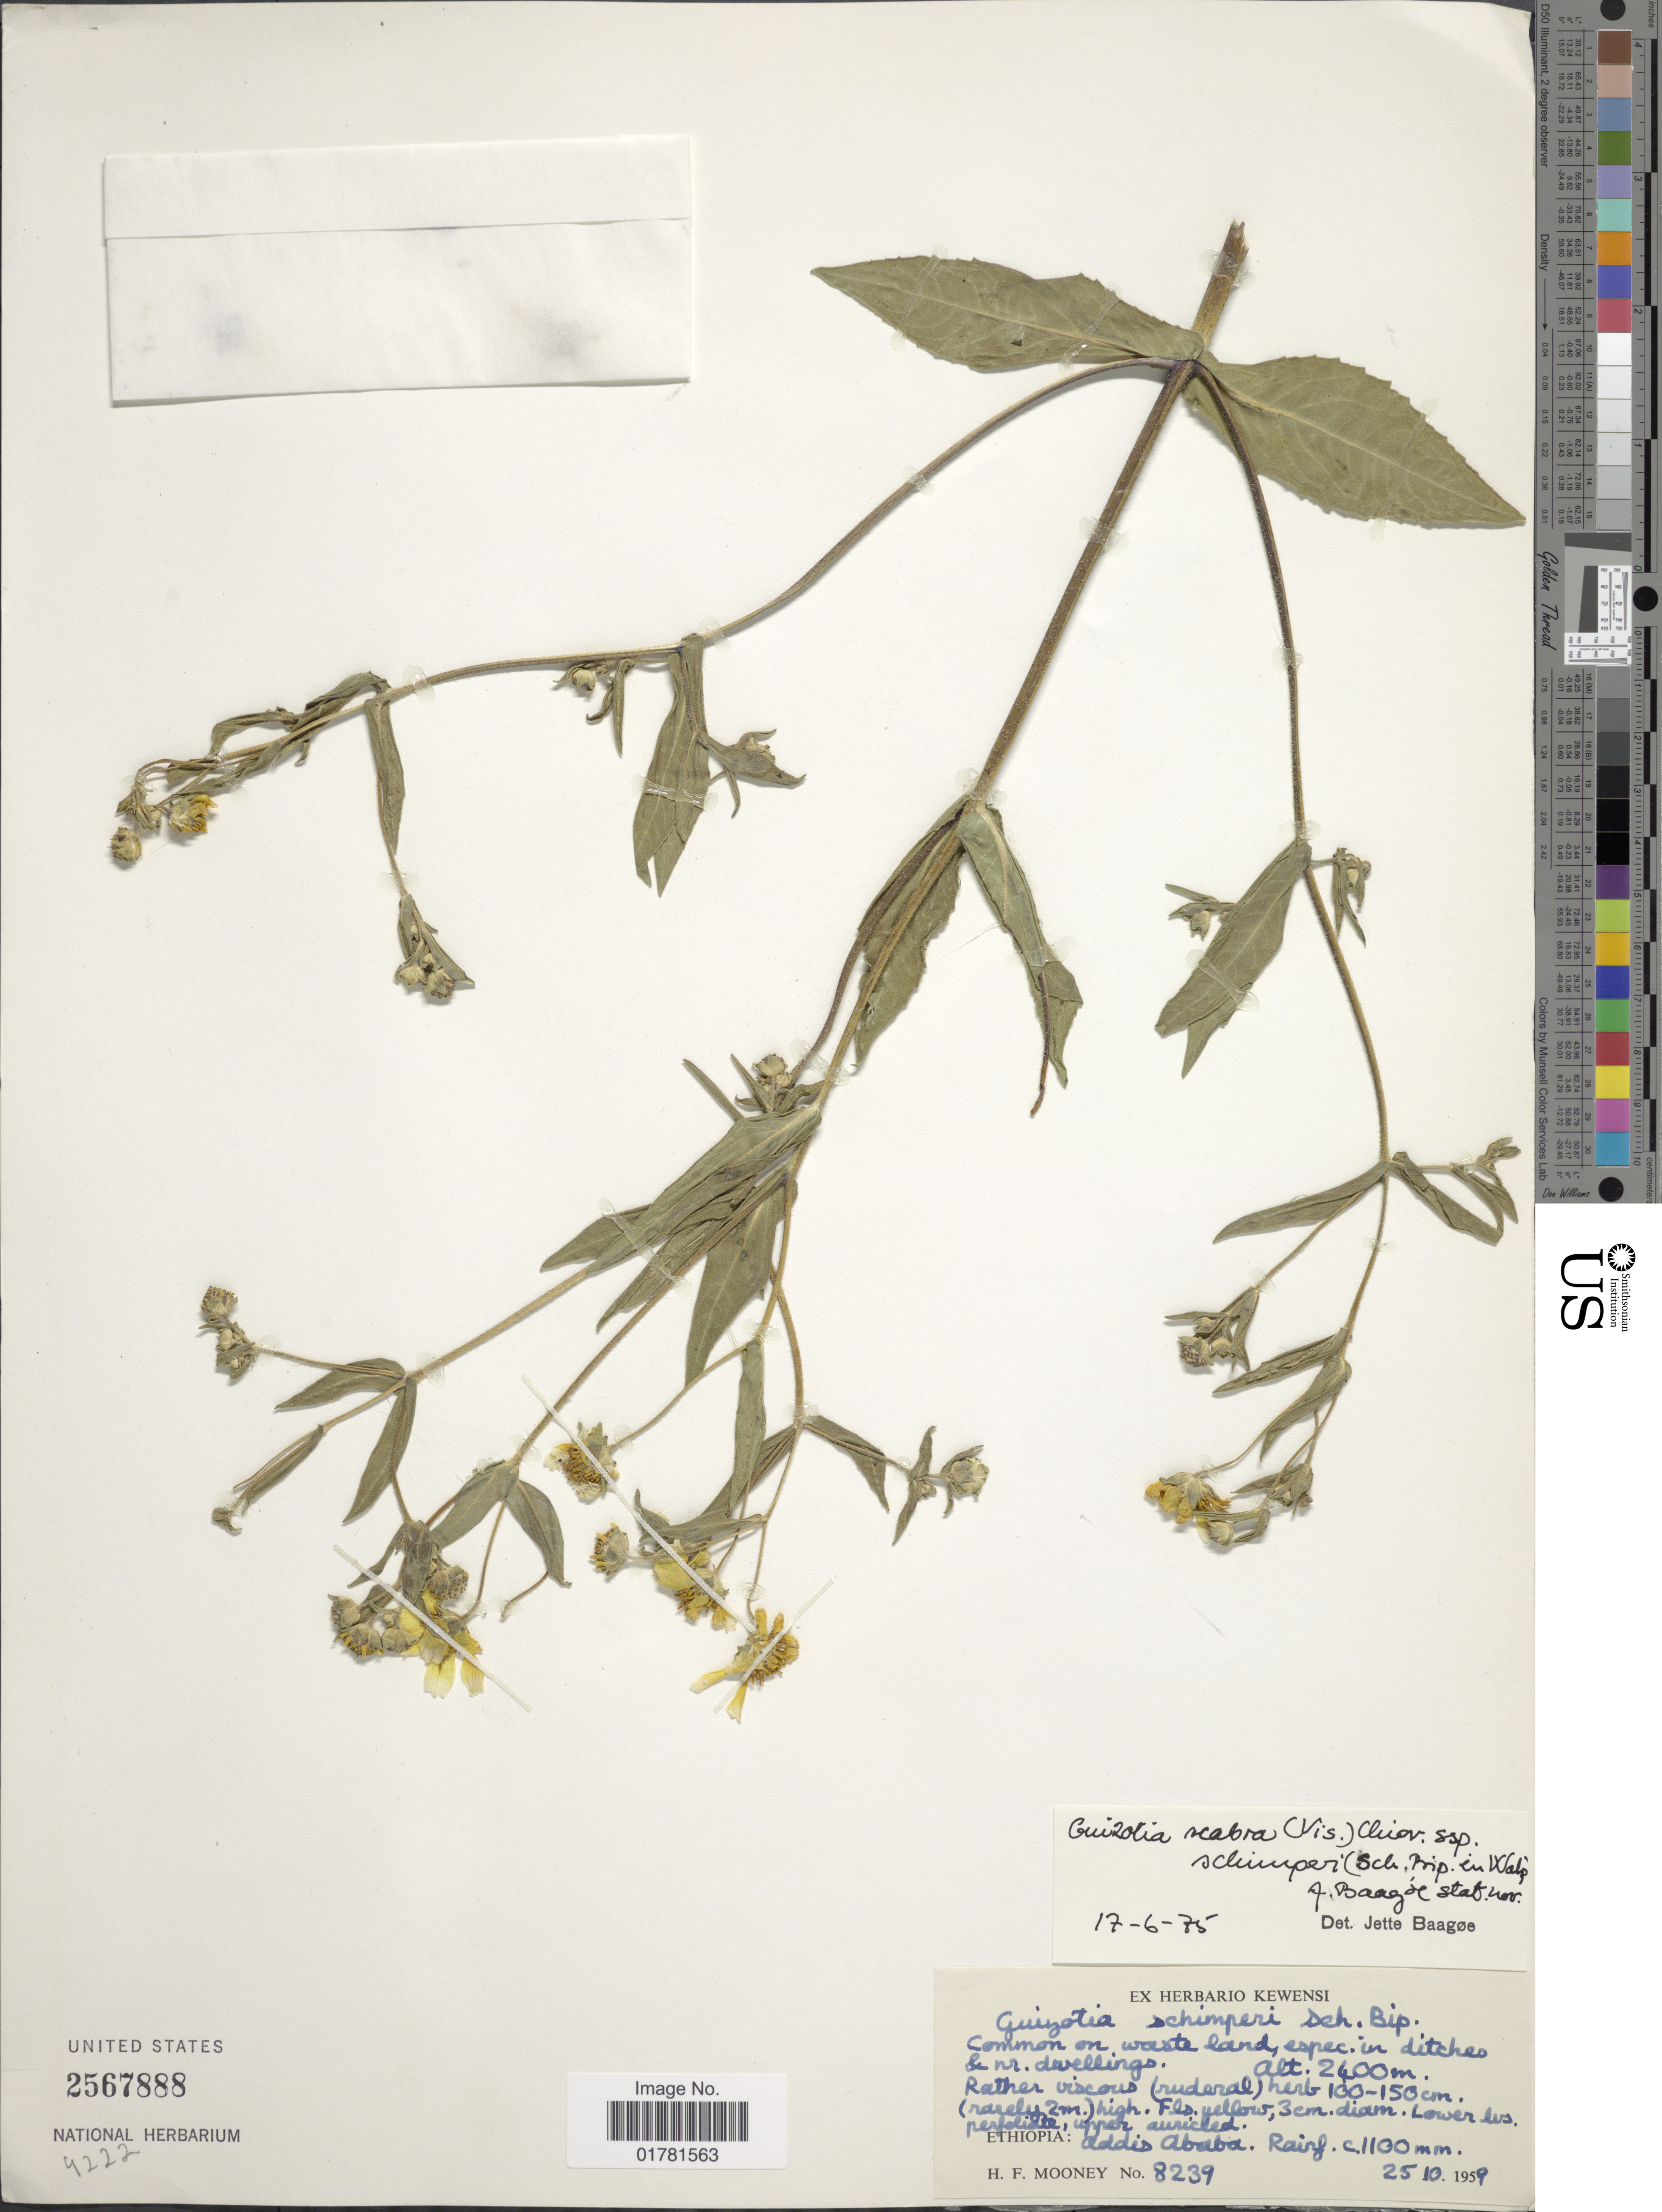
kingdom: Plantae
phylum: Tracheophyta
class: Magnoliopsida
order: Asterales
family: Asteraceae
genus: Guizotia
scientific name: Guizotia scabra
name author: Chiov.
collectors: H. Mooney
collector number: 8239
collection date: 1959-10-25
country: Ethiopia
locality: Upper [illegible text], Adiis Ababa, Rainf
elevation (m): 1100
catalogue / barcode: US 2567888